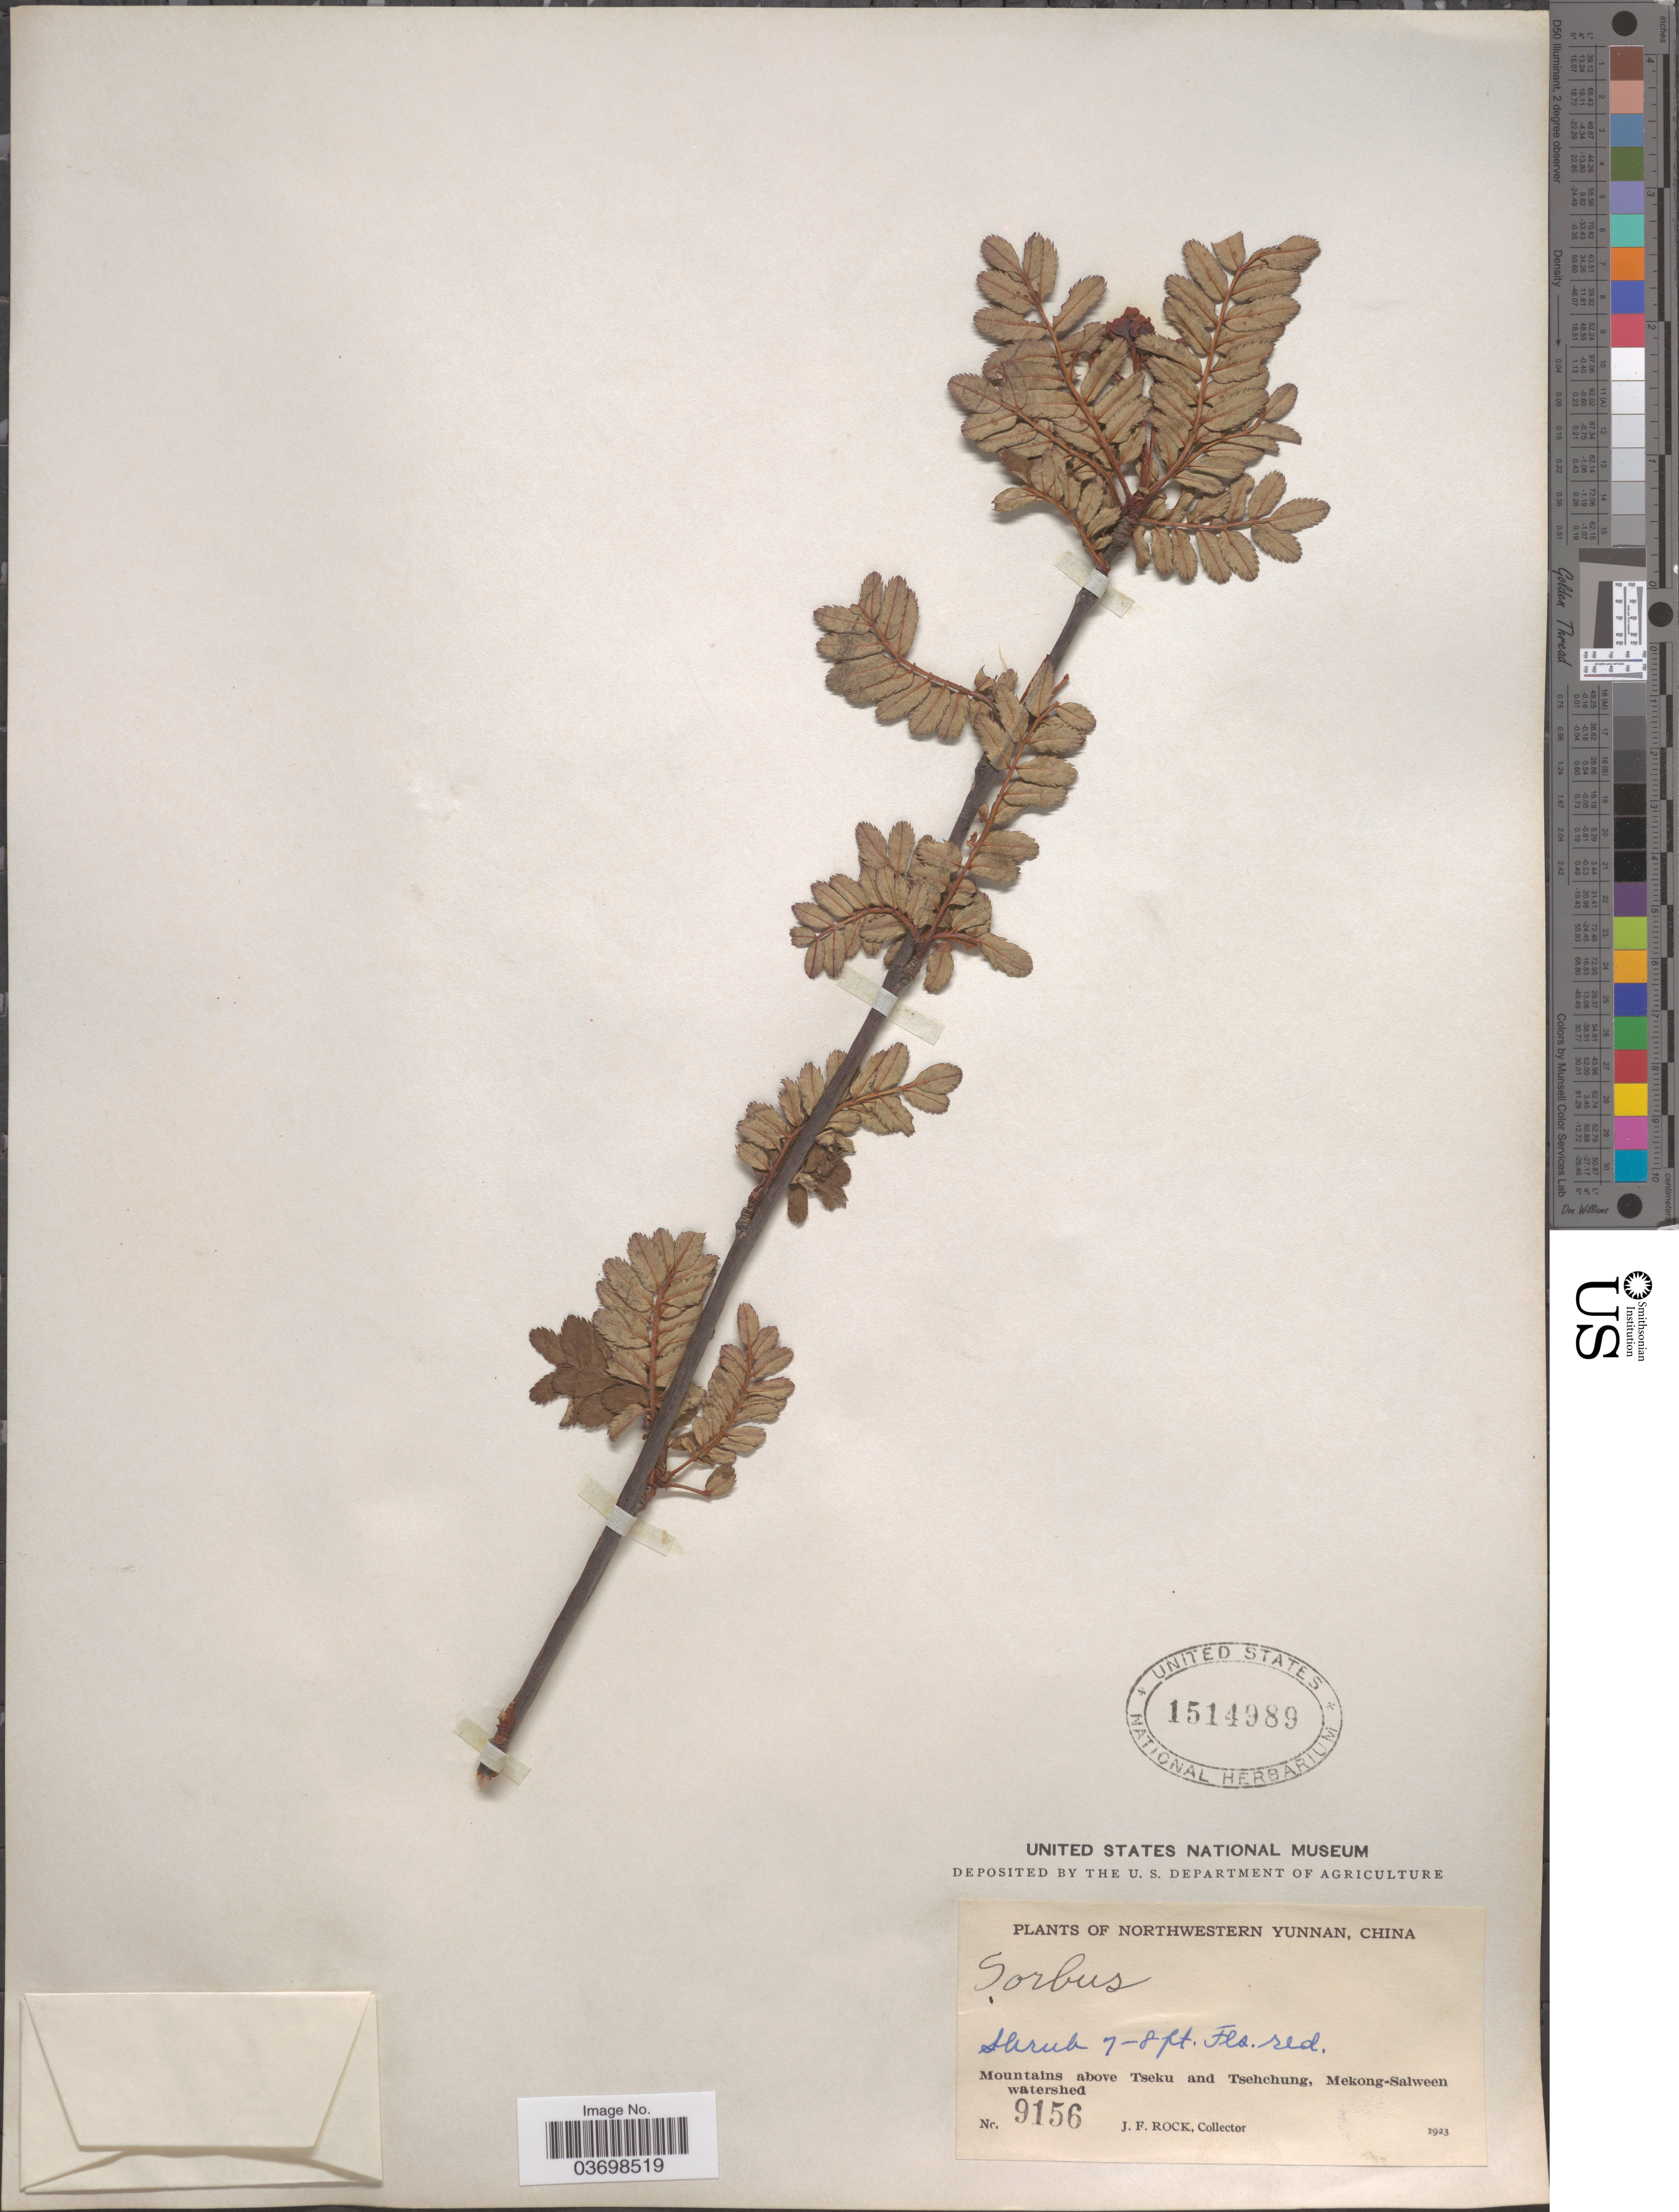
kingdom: Plantae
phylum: Tracheophyta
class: Magnoliopsida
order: Rosales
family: Rosaceae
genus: Sorbus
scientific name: Sorbus sp.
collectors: J. Rock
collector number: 9156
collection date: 1923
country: China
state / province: Yunnan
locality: Northwestern Yunnan. Mountains above Tseku and Tsehchung, Mekong-Salween watershed.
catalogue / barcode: US 1514989